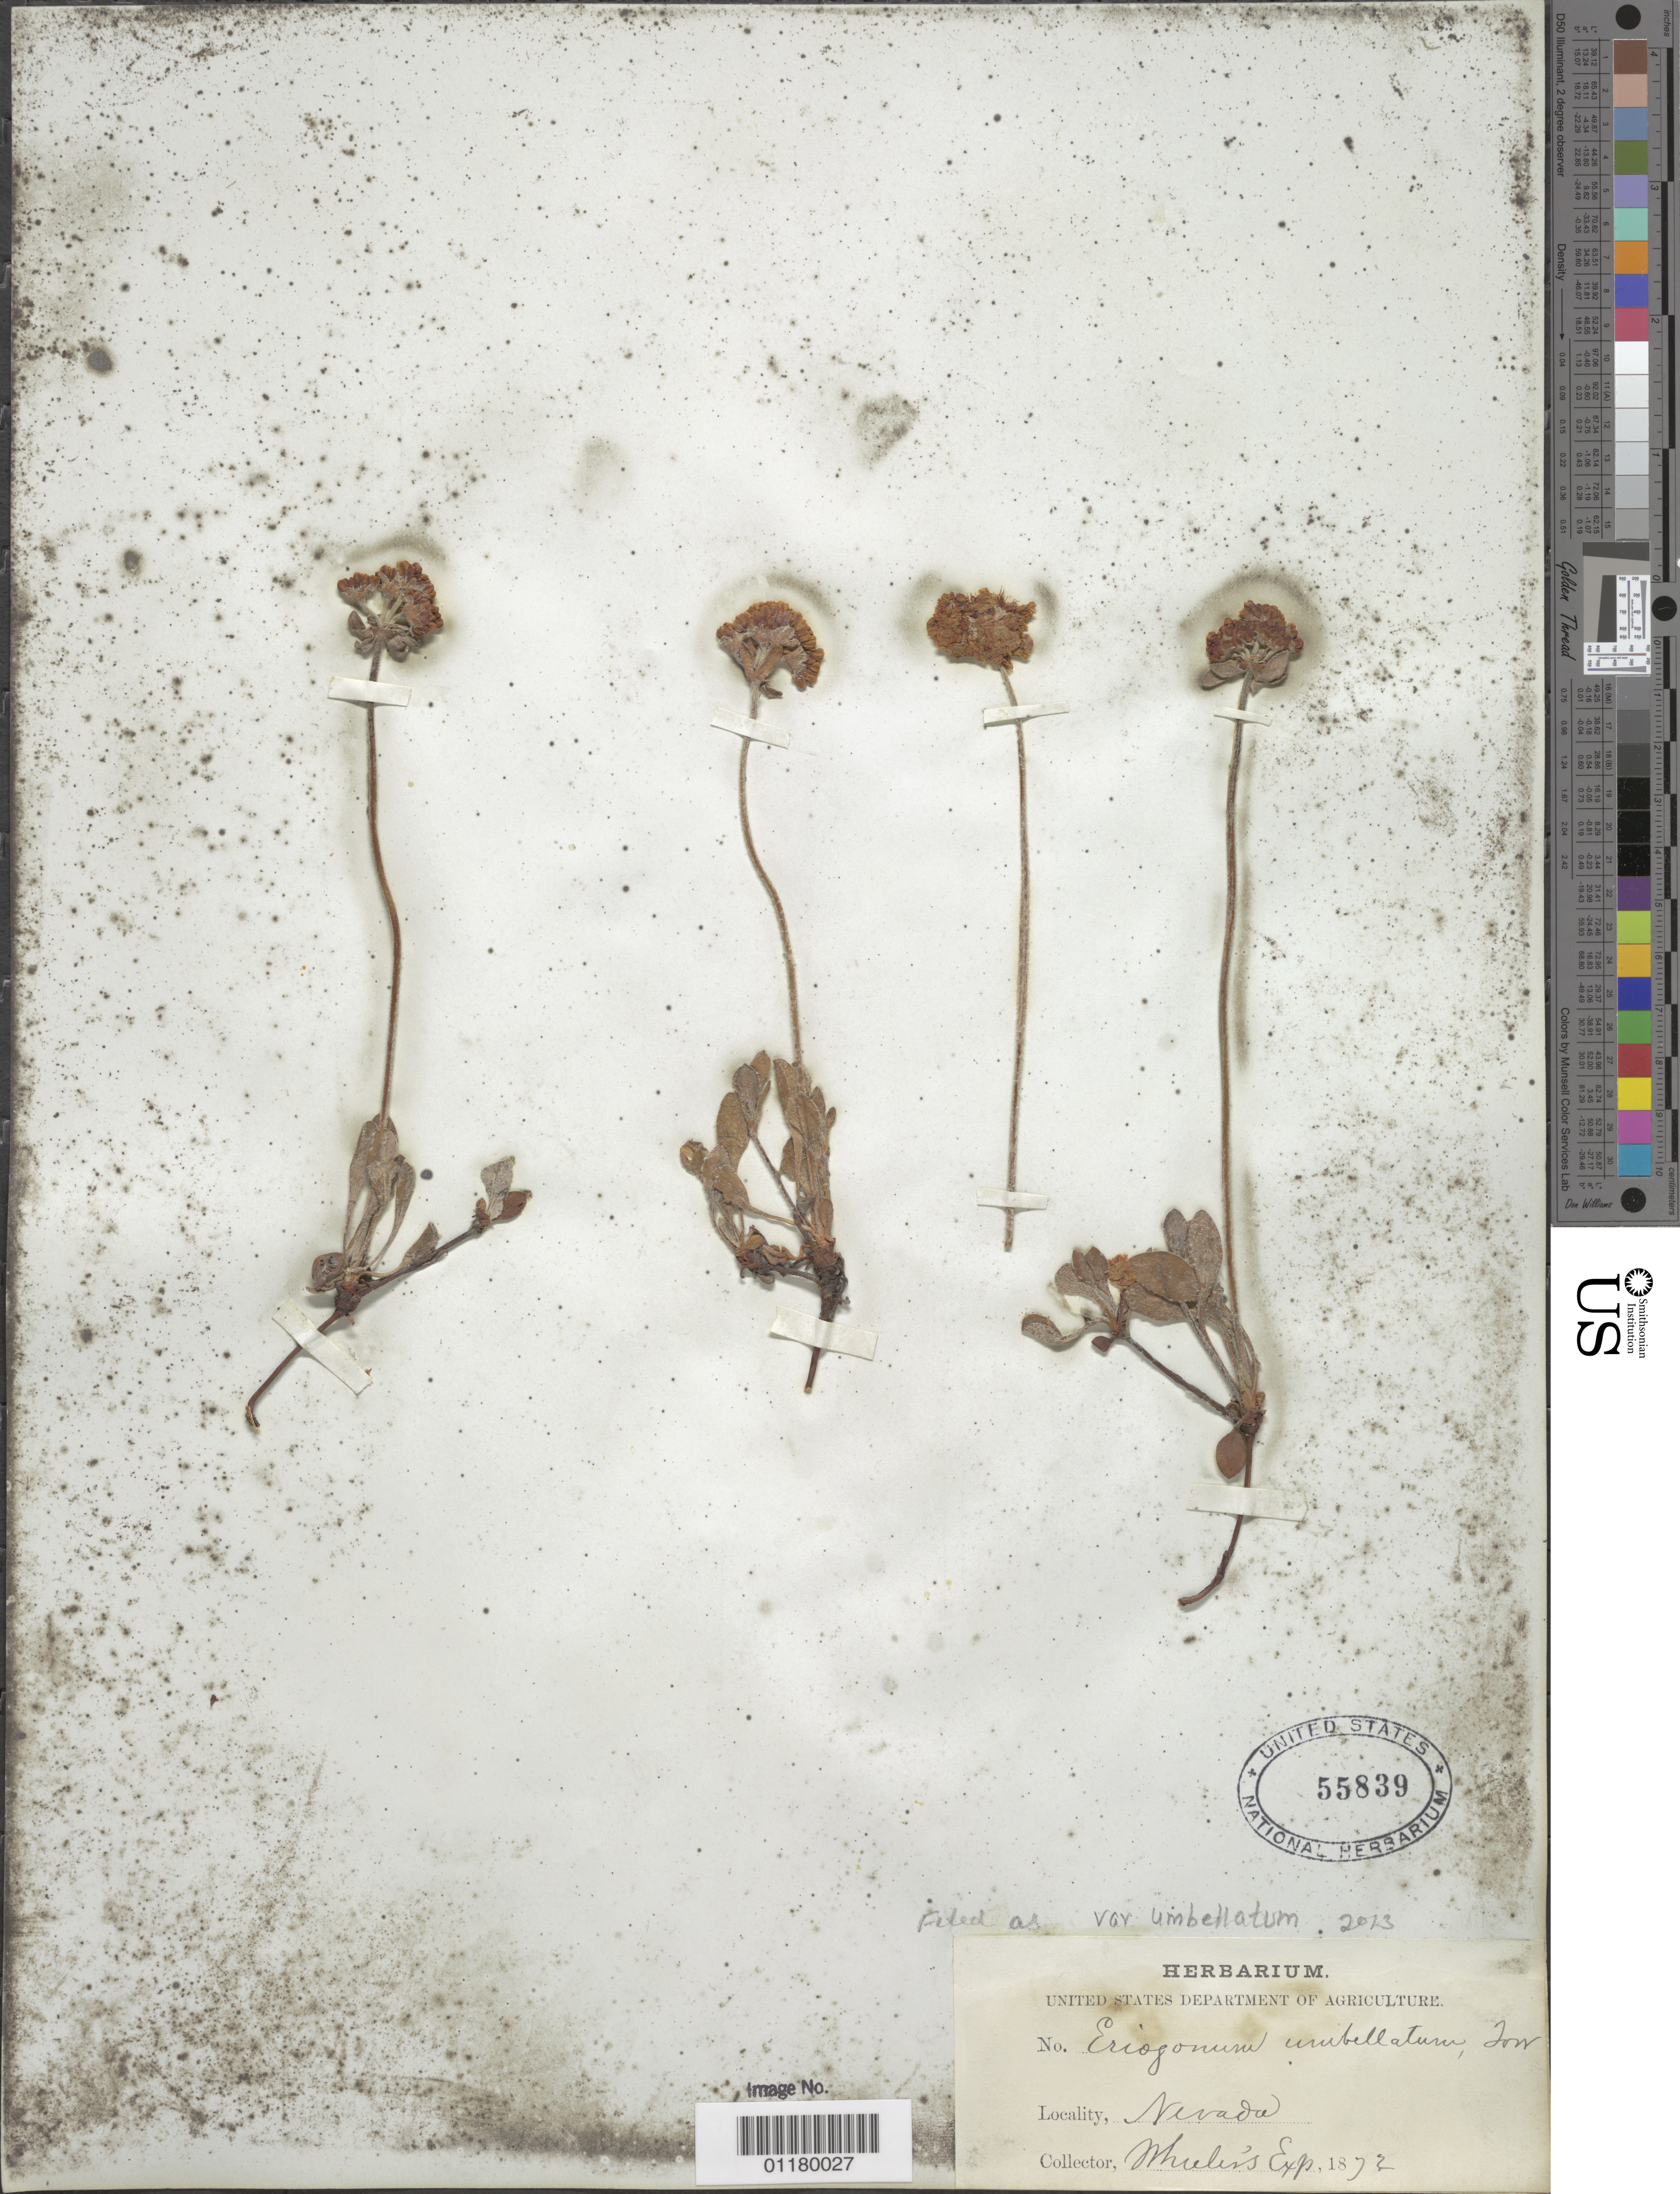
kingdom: Plantae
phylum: Tracheophyta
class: Magnoliopsida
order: Caryophyllales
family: Polygonaceae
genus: Eriogonum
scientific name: Eriogonum umbellatum var. umbellatum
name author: Torr.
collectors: -- Wheeler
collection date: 1872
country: United States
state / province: Nevada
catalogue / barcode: US 55839